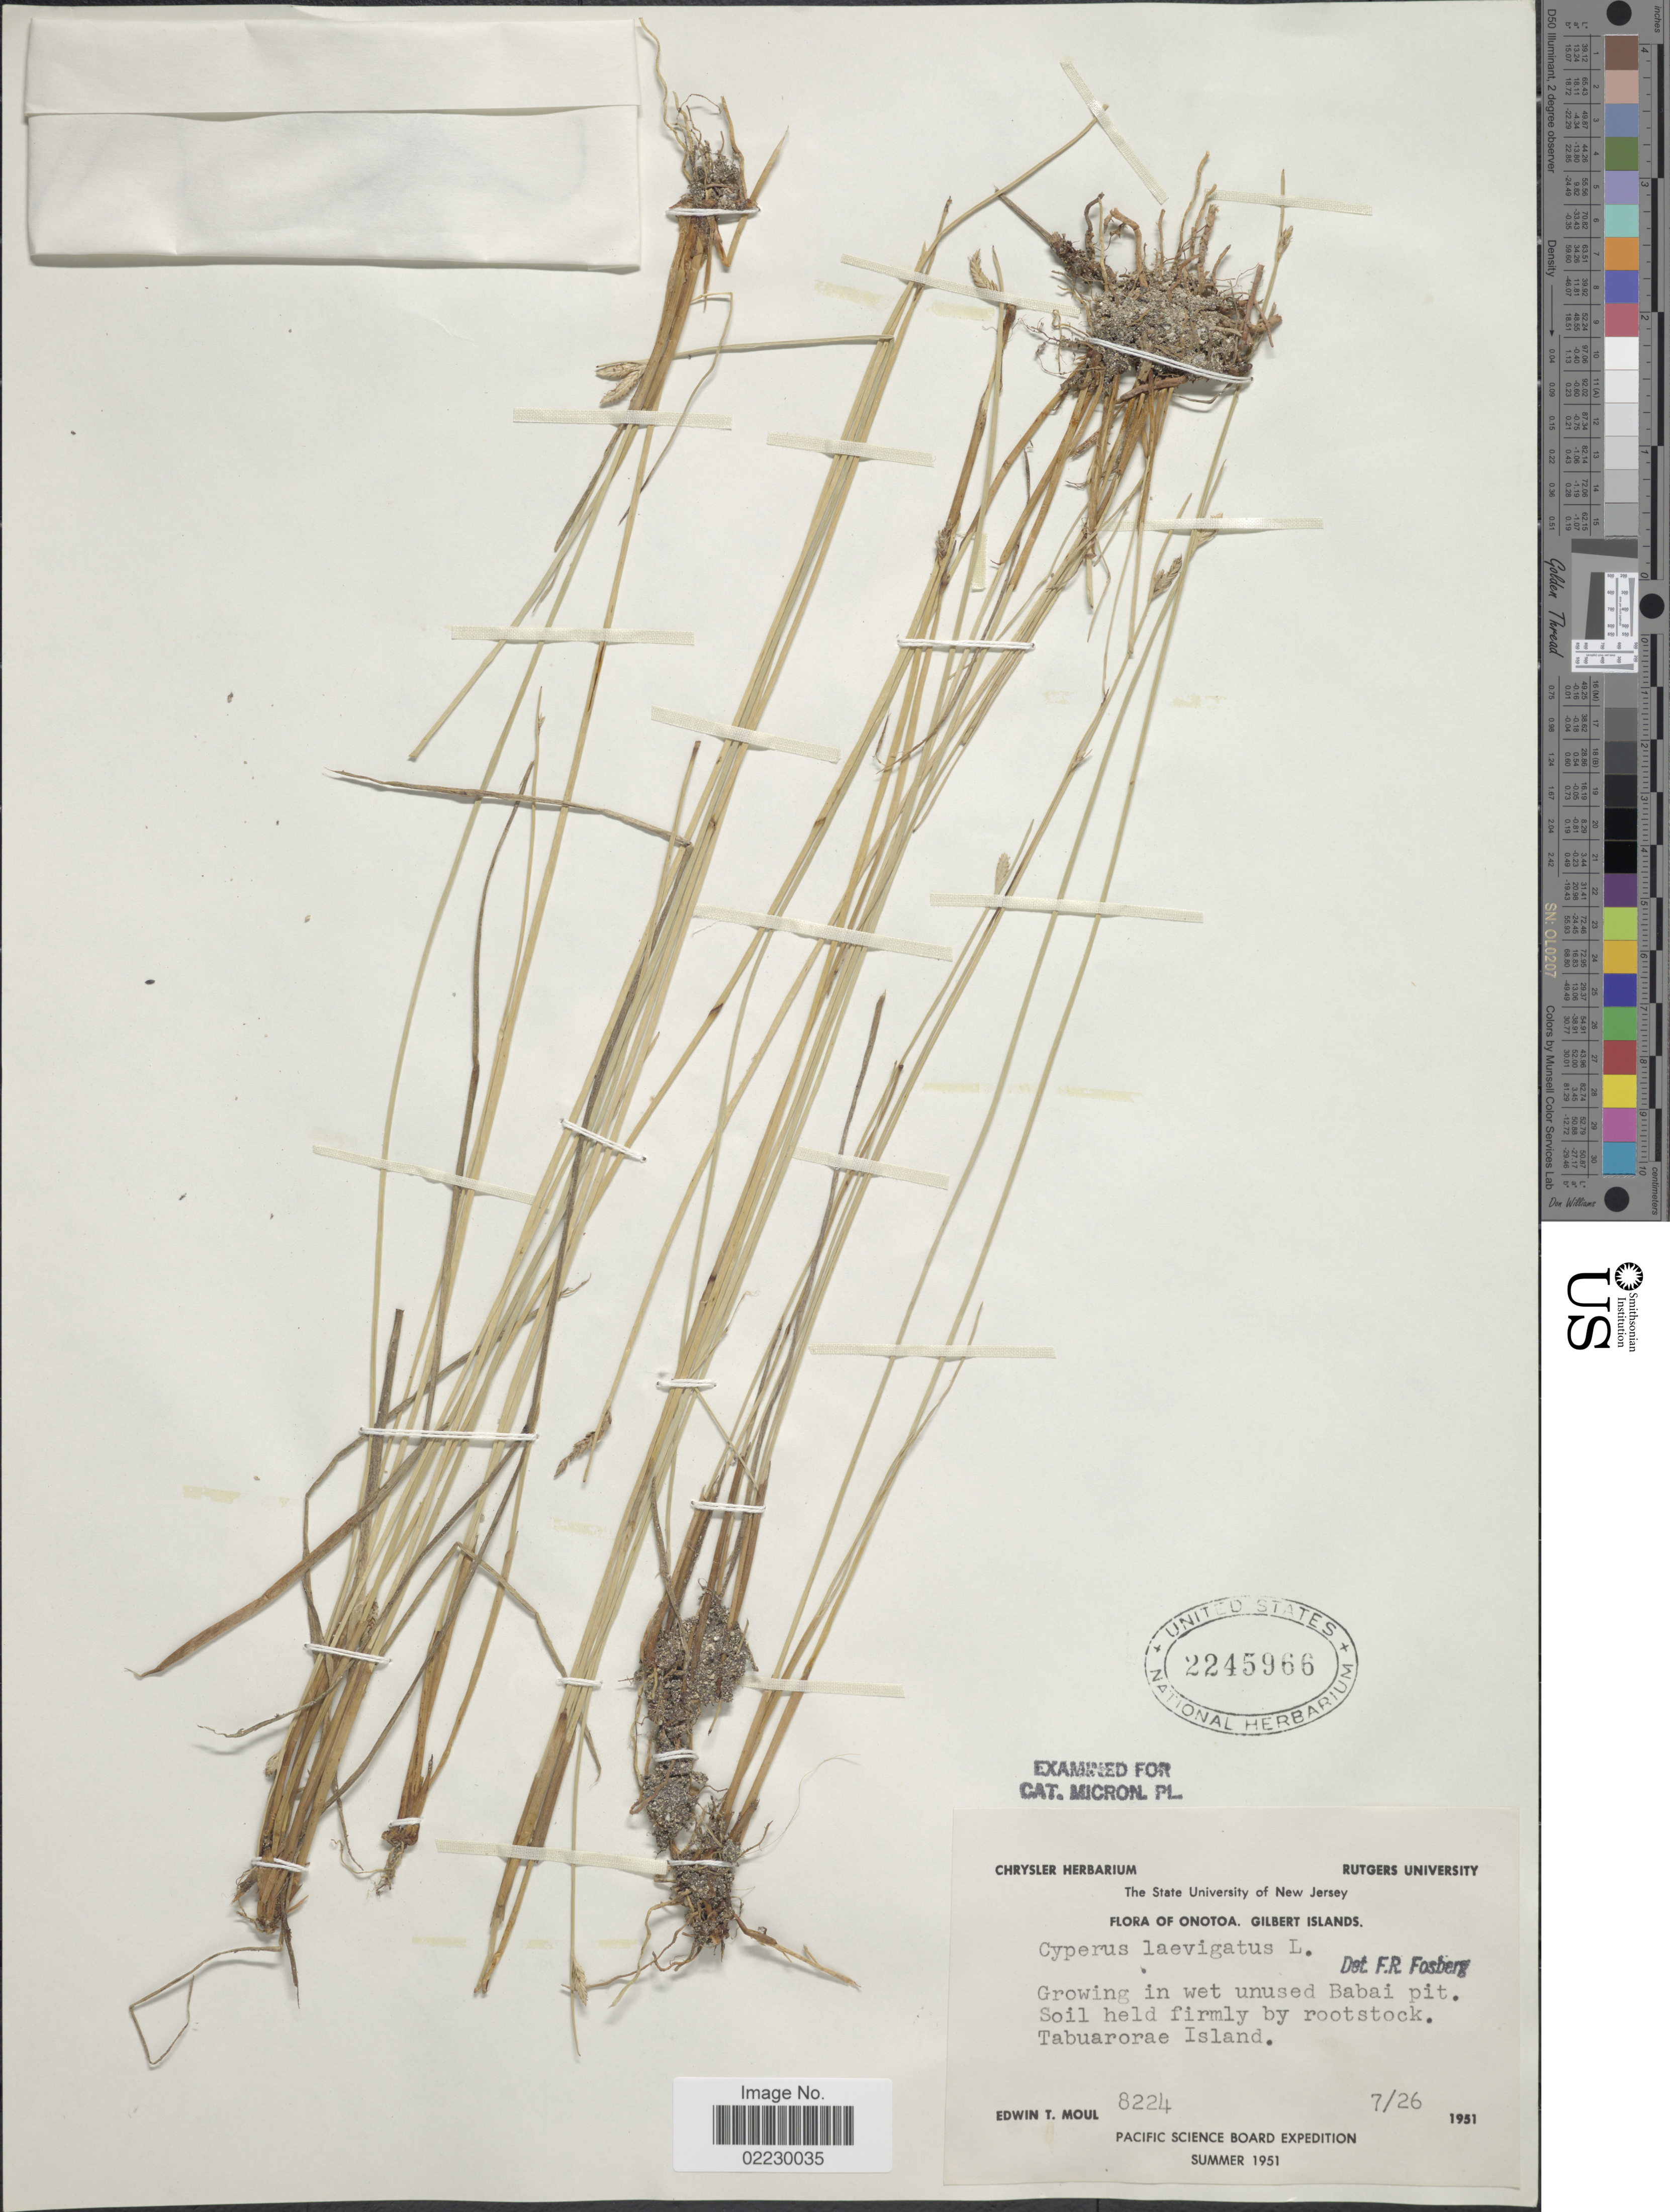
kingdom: Plantae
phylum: Tracheophyta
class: Liliopsida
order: Poales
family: Cyperaceae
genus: Cyperus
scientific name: Cyperus laevigatus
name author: L.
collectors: E. T. Moul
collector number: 8224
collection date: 1951-07-26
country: Kiribati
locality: Onotoa, Gilbert Islands. Babai pit, Tabuarorae Island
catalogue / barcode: US 2245966